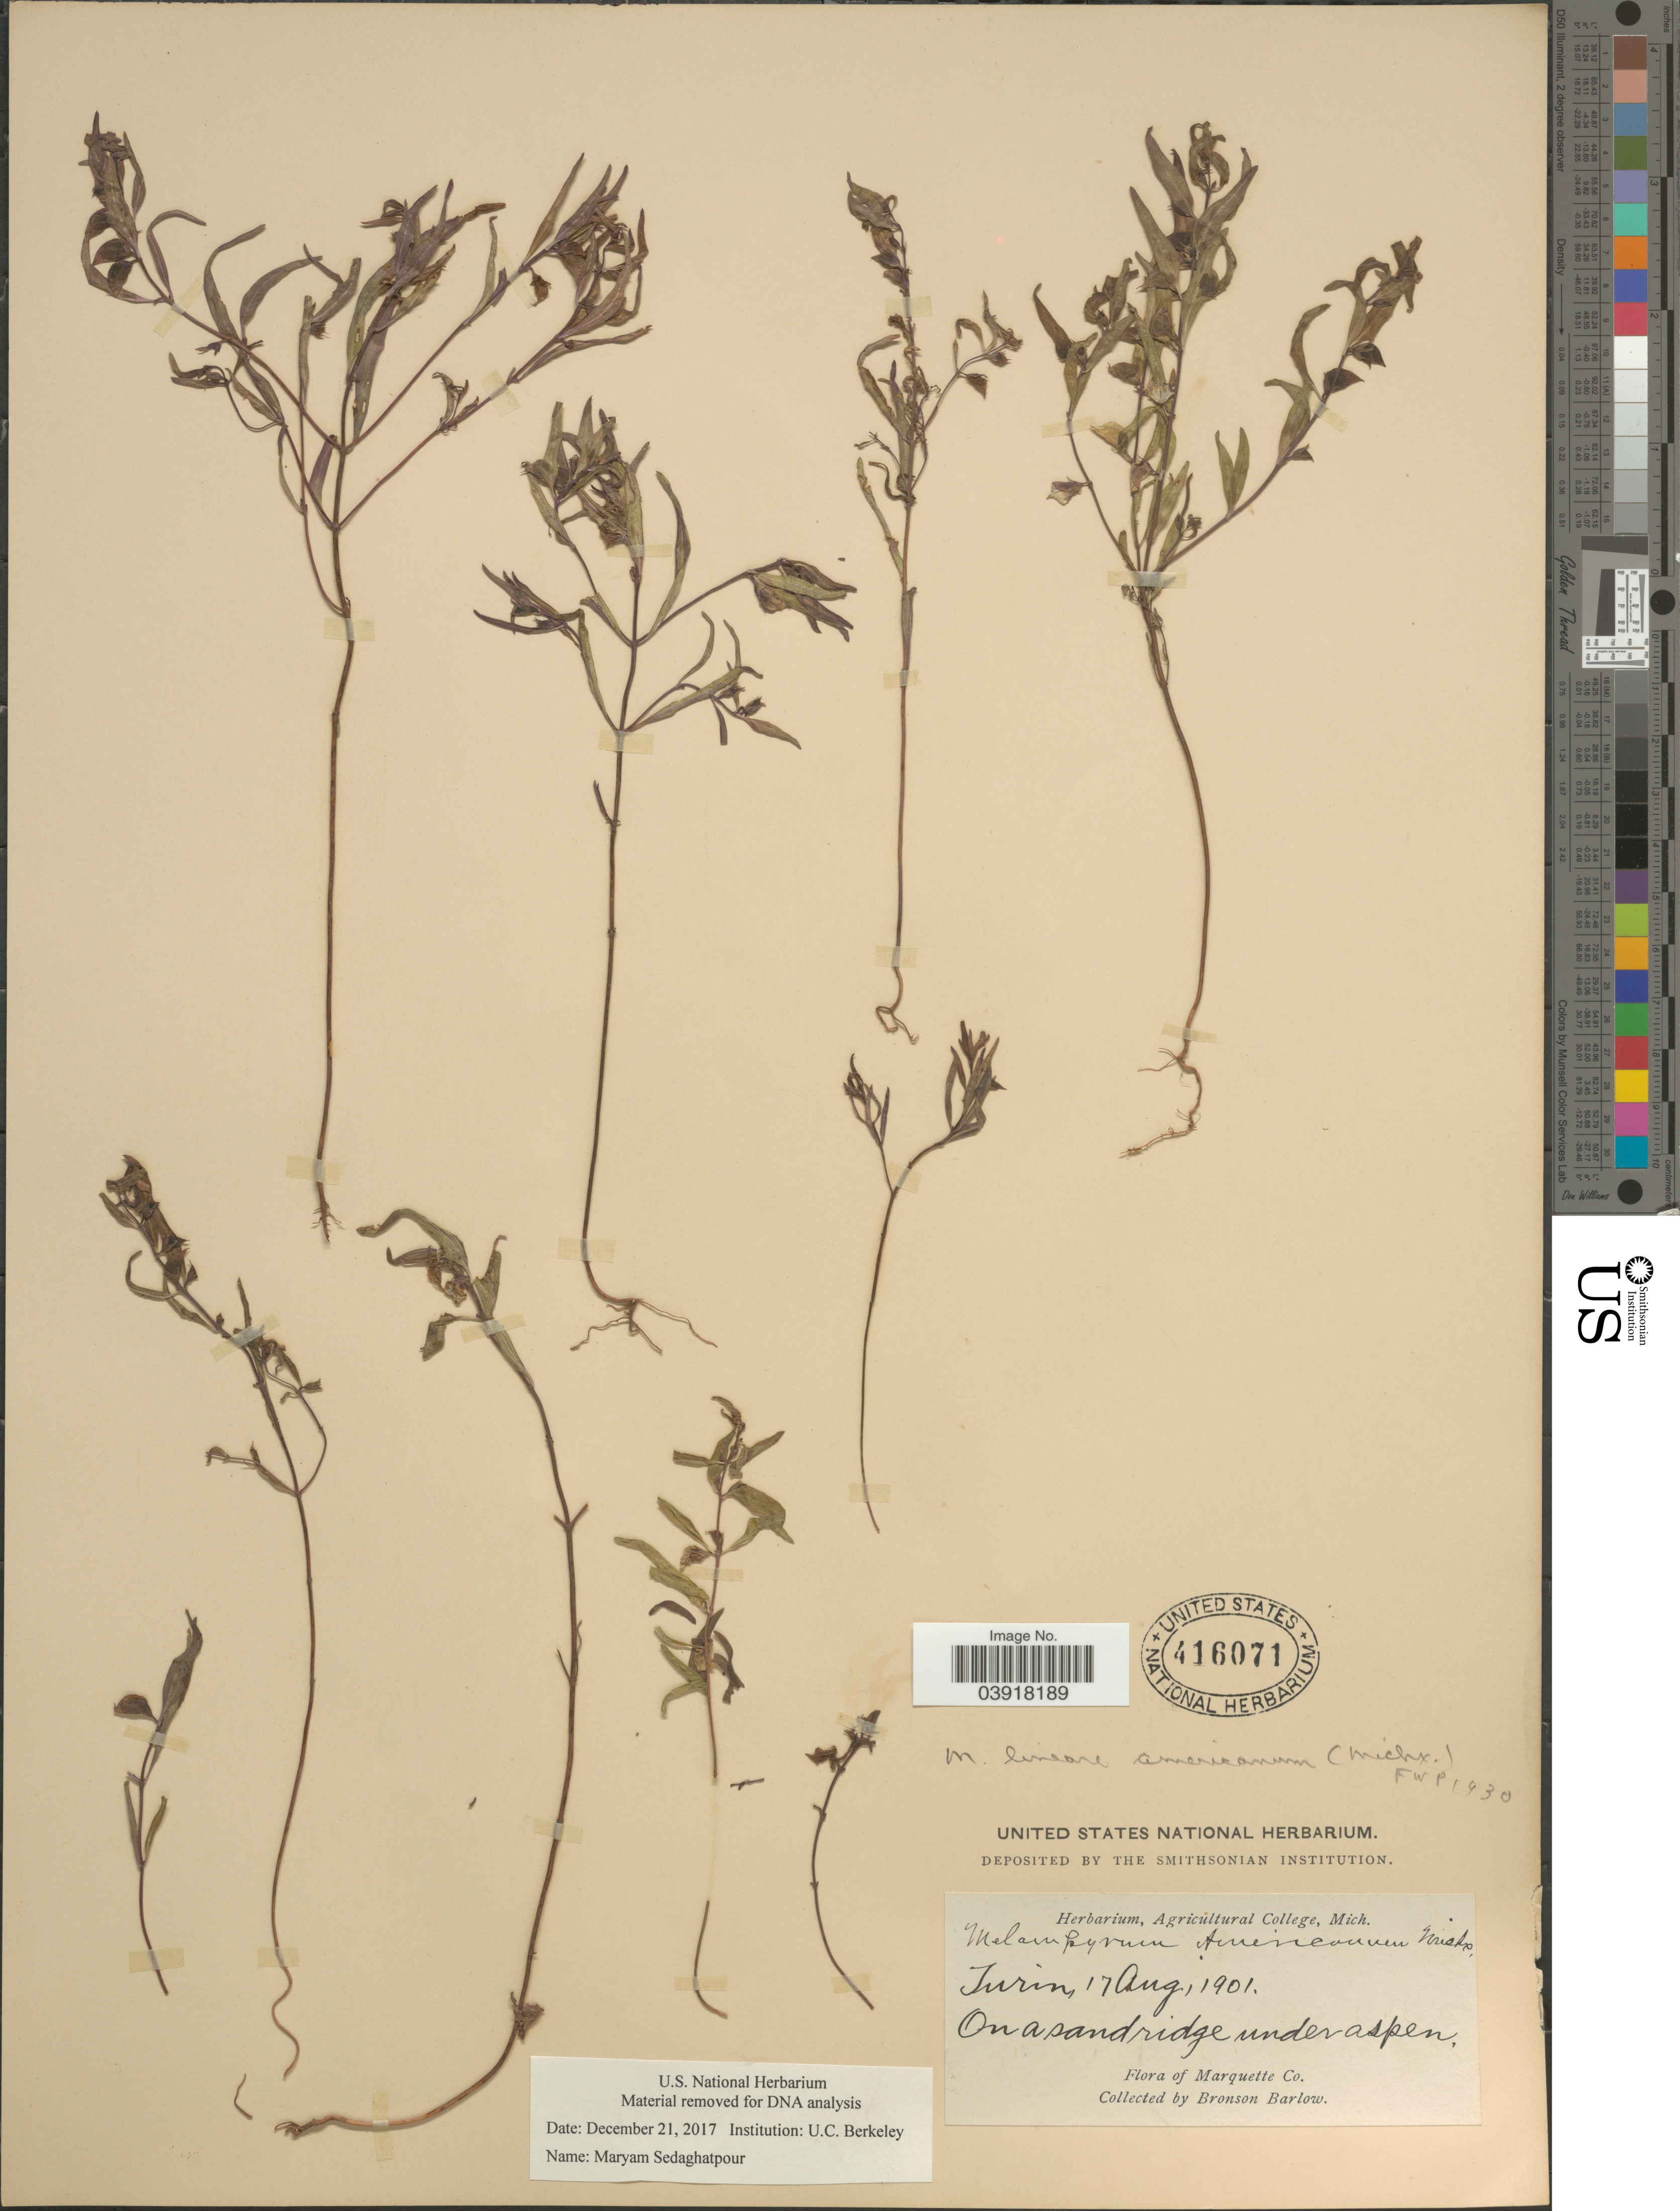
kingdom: Plantae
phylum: Tracheophyta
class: Magnoliopsida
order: Lamiales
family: Orobanchaceae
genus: Melampyrum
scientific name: Melampyrum lineare var. pectinatum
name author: (Pennell) Fernald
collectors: Barlow, B.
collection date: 1901-08-17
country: United States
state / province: Michigan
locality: Turin. Marquette Co.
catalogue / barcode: US 416071